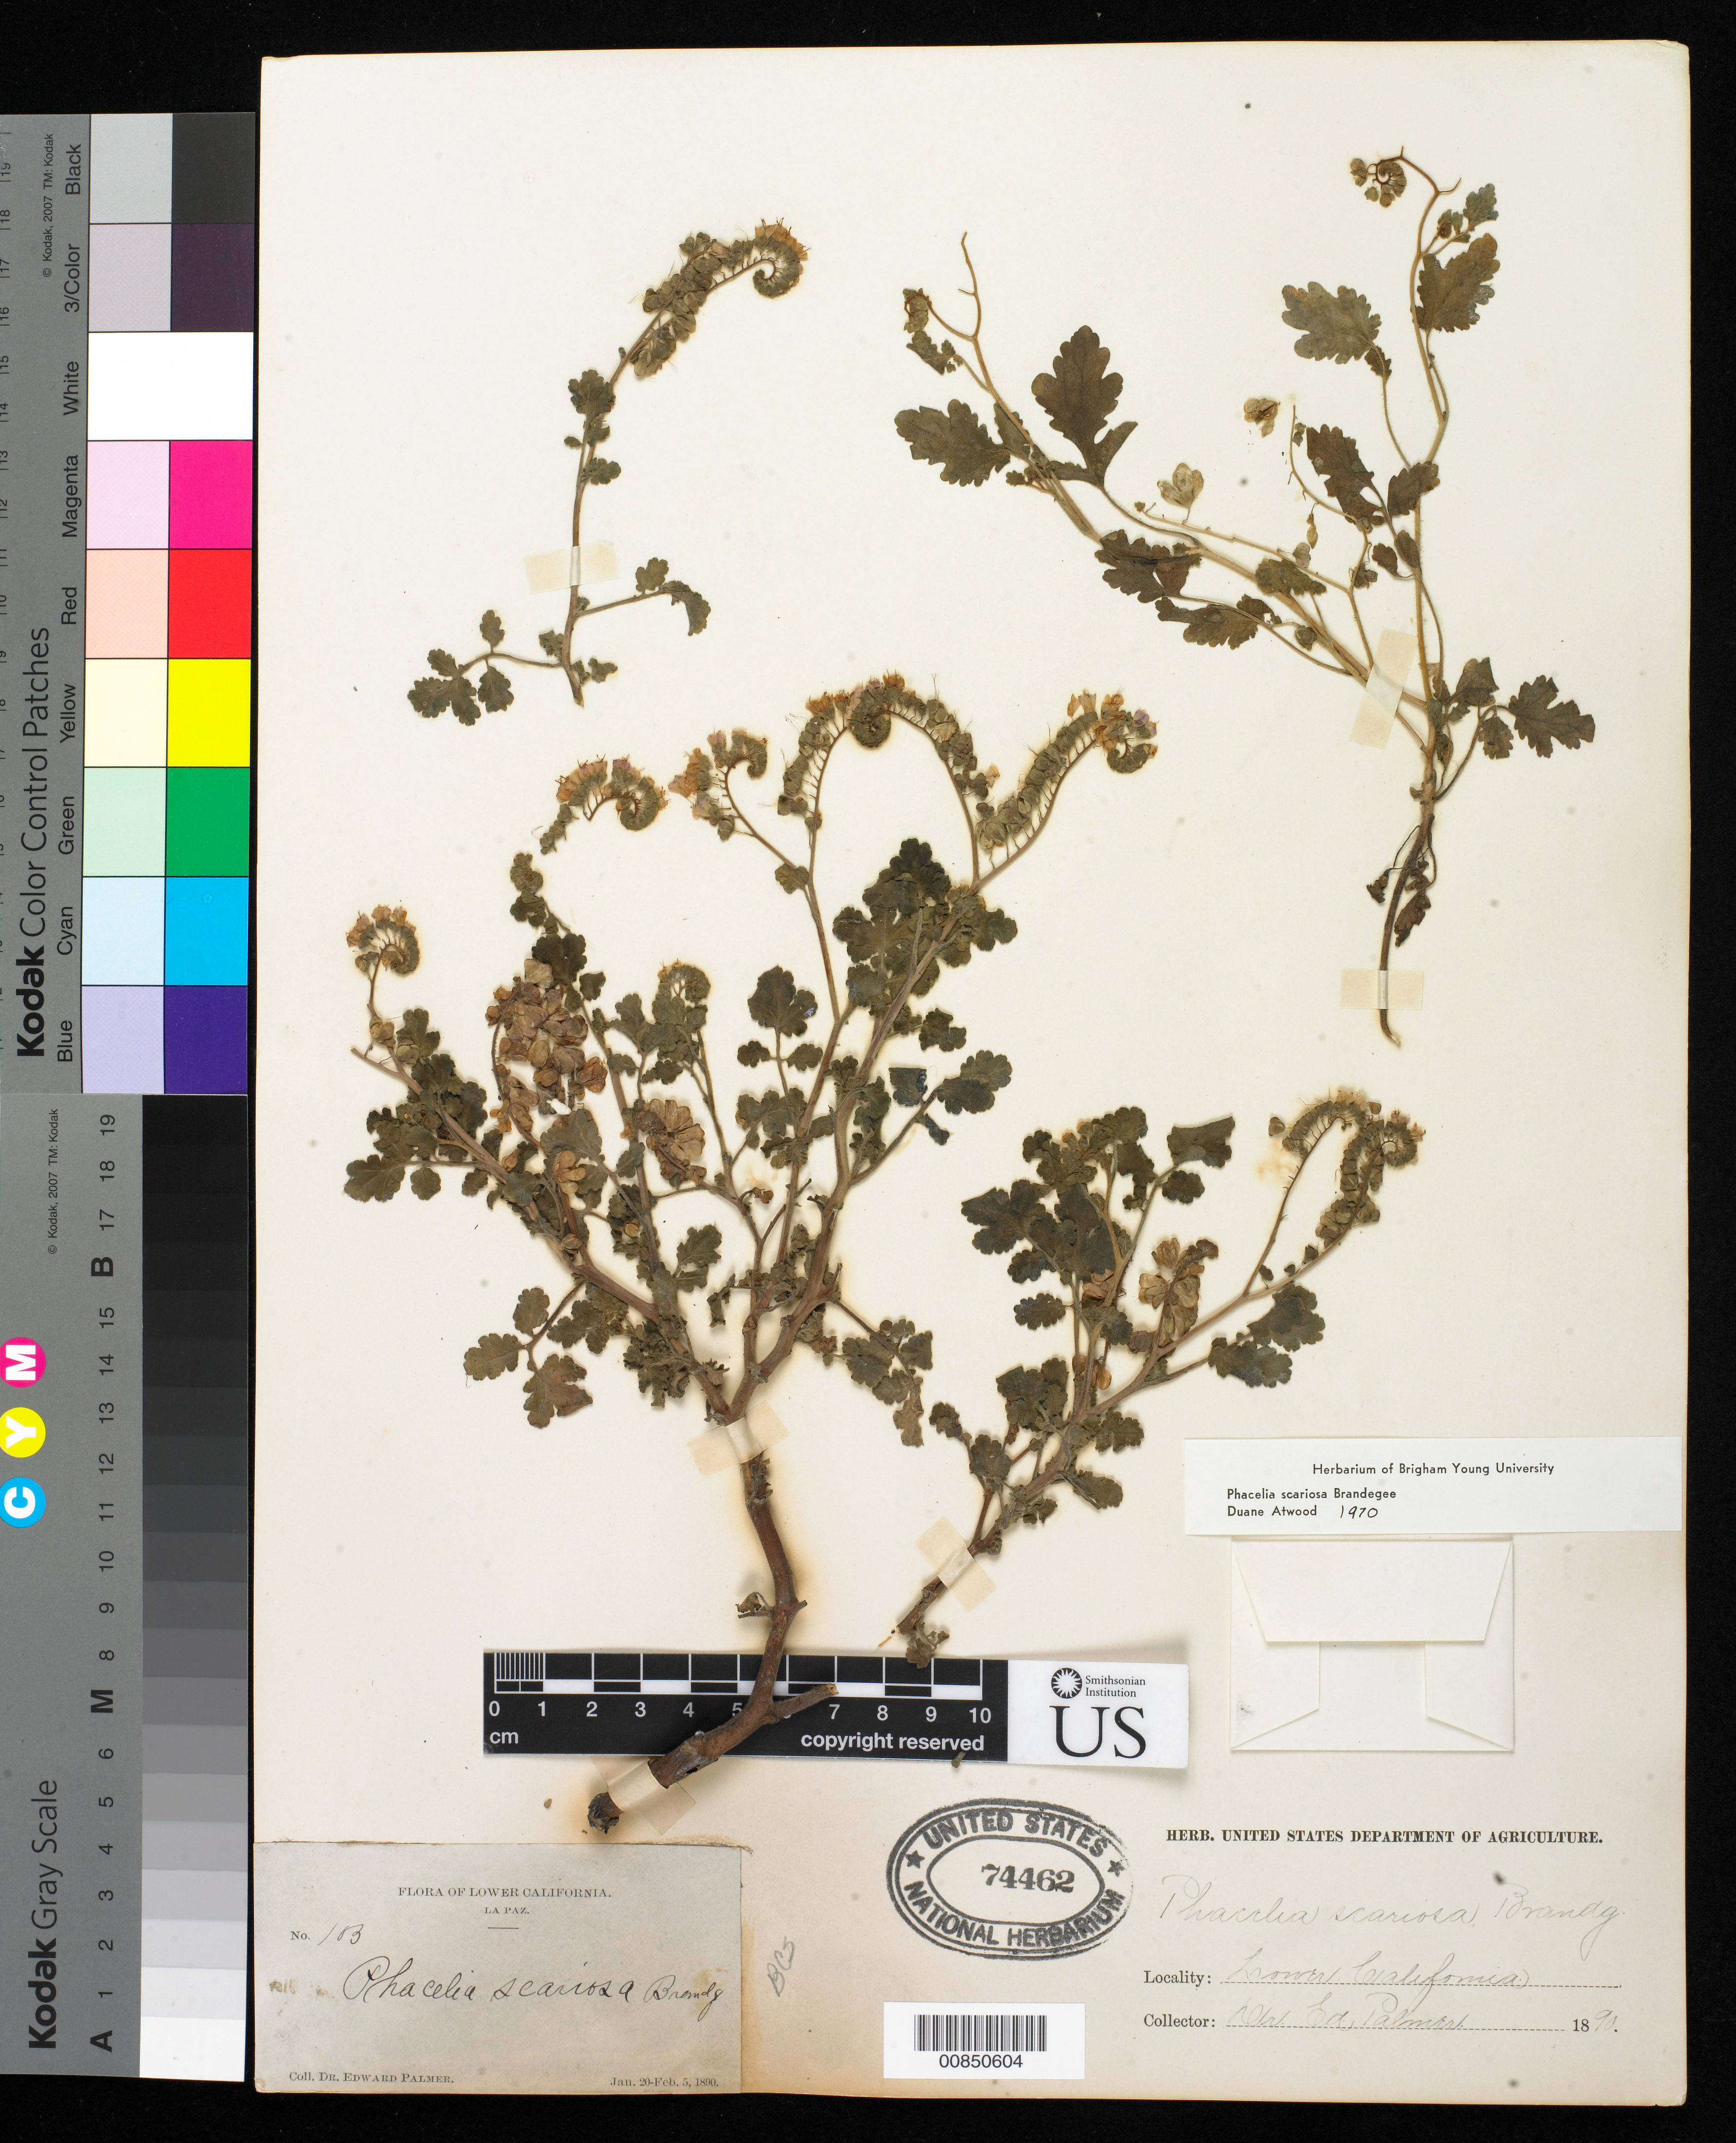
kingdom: Plantae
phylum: Tracheophyta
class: Magnoliopsida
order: Boraginales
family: Hydrophyllaceae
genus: Phacelia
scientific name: Phacelia scariosa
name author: Brandegee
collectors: E. Palmer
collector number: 103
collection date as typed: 20 Jan 1890 to 05 Feb 1890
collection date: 1890-01-20/1890-02-05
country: Mexico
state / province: Baja California Sur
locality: La Paz, Baja California Sur.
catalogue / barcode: US 74462